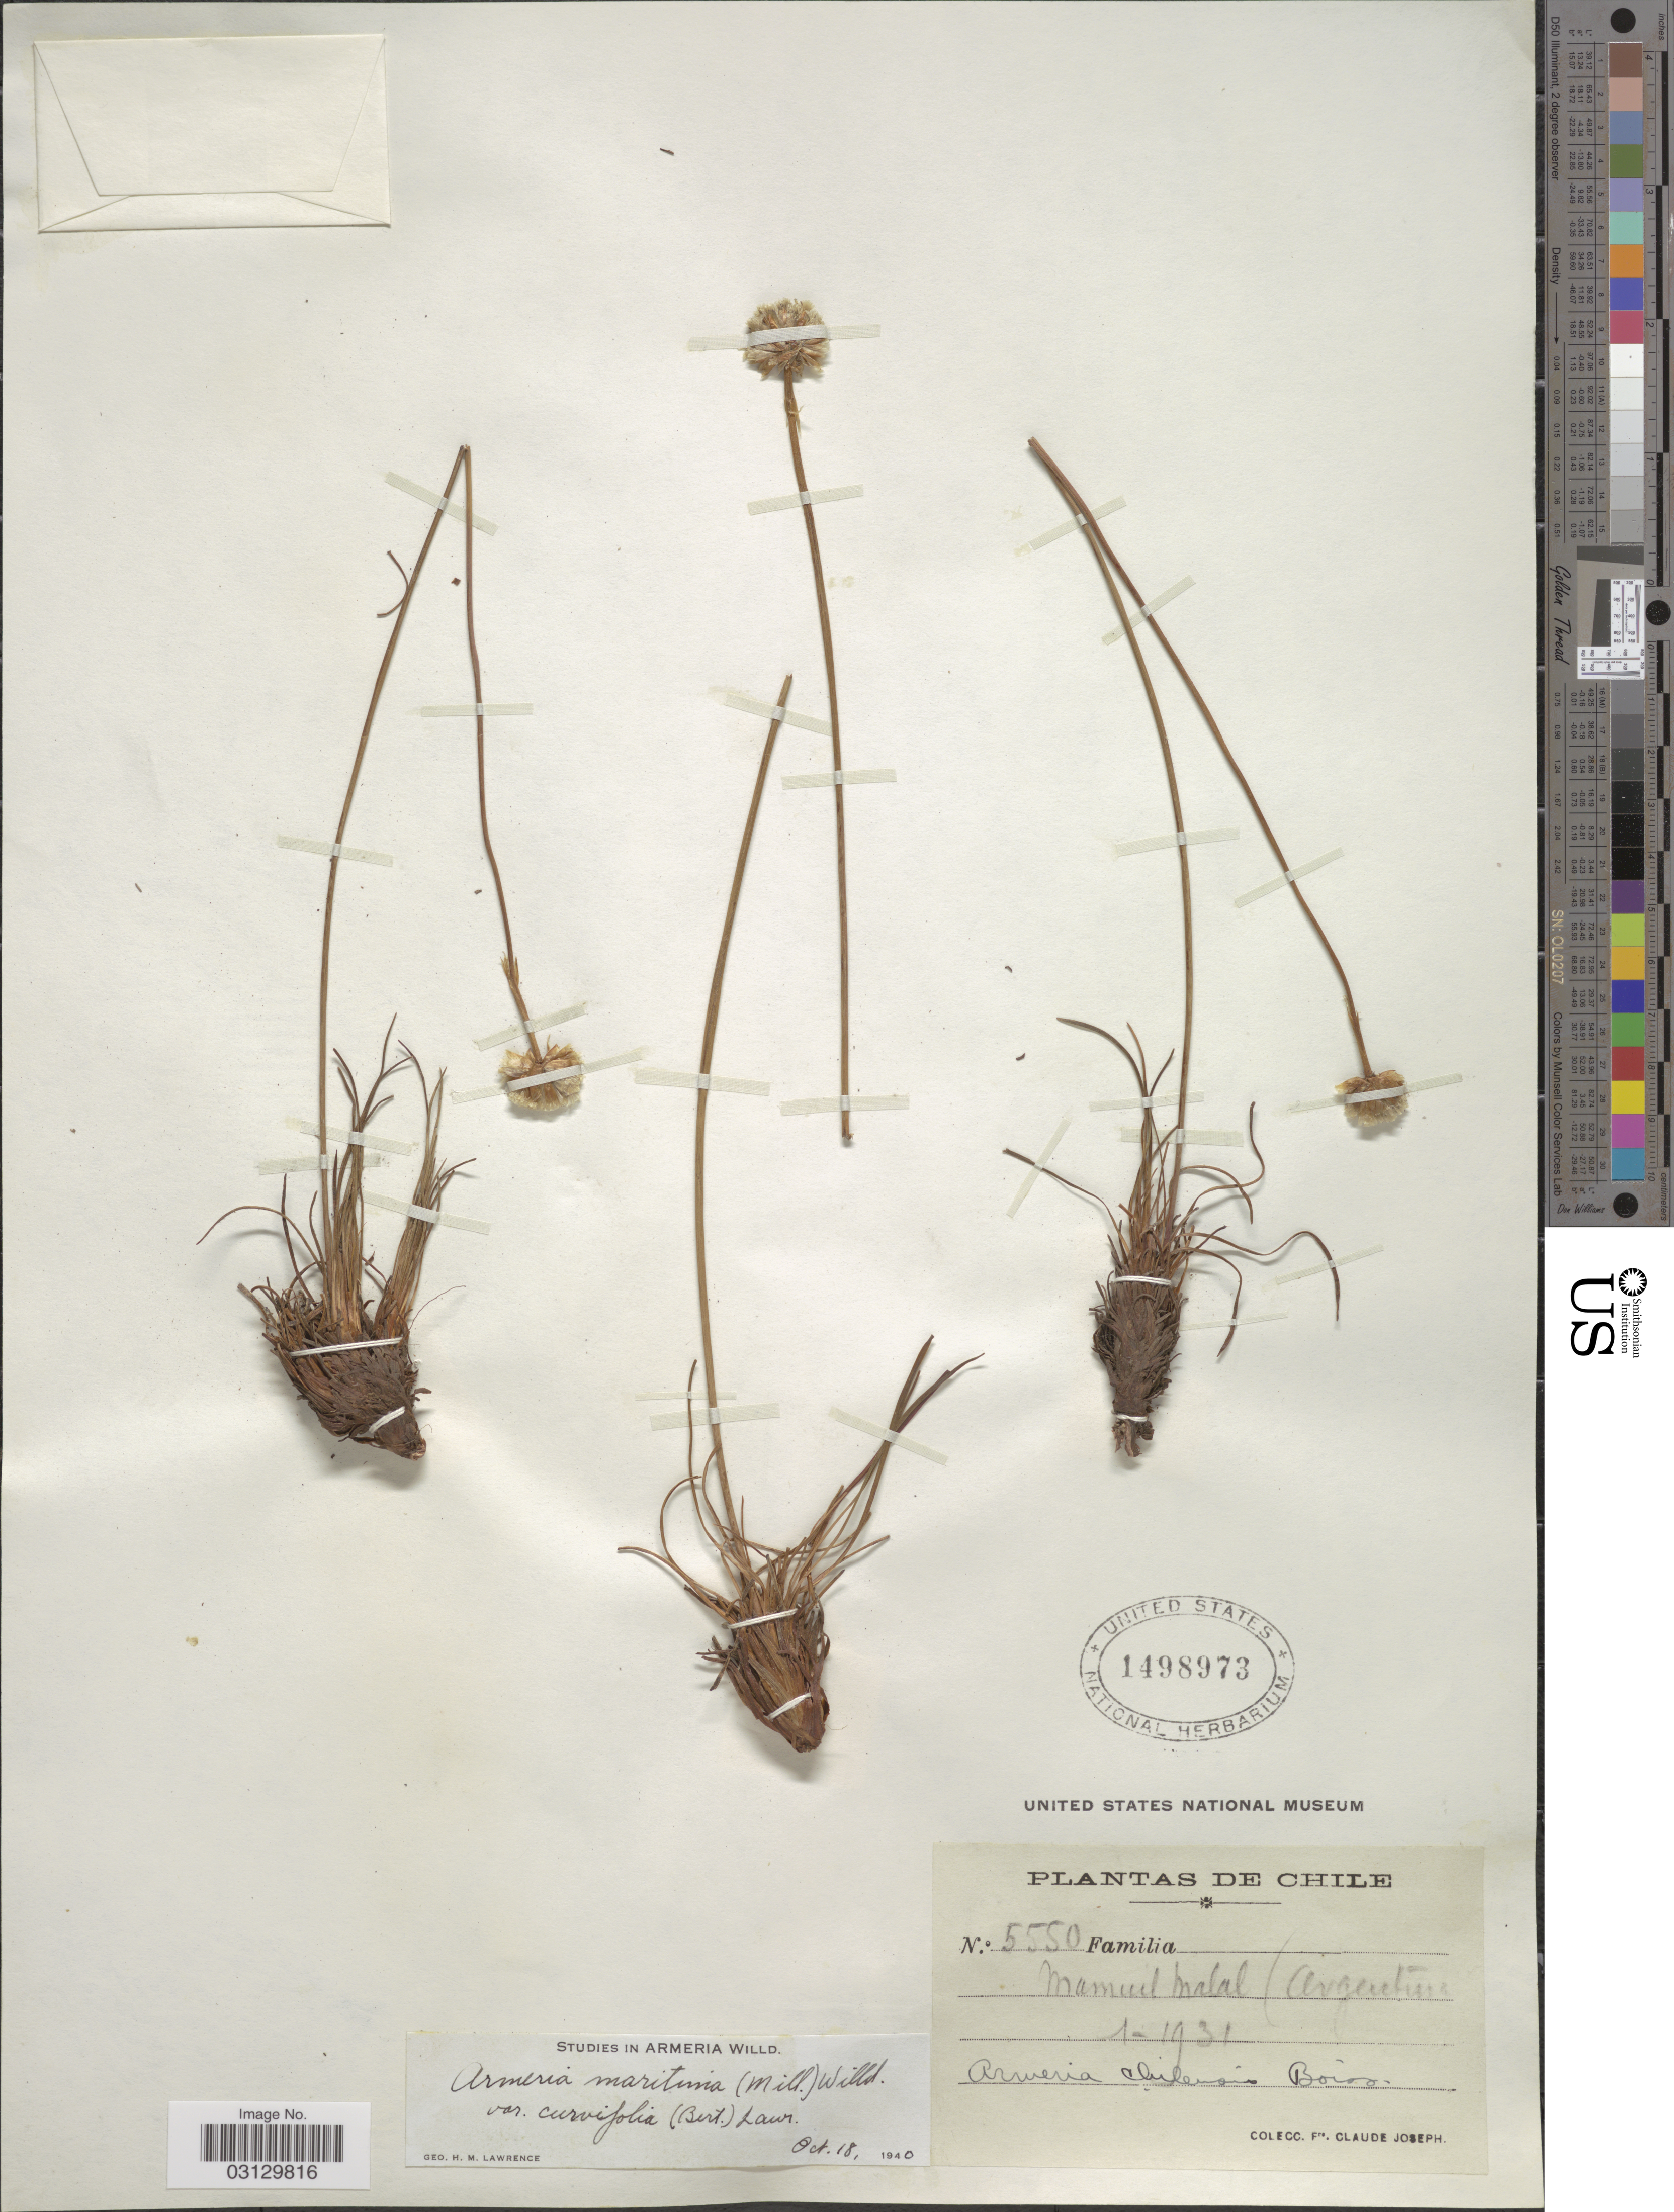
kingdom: Plantae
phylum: Tracheophyta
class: Magnoliopsida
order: Caryophyllales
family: Plumbaginaceae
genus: Armeria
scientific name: Armeria maritima subsp. andina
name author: (Poepp. ex Boiss.) D.M. Moore & H.O. Yates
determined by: Strong, M. T., (US), Smithsonian Institution - National Museum of Natural History (UNITED STATES)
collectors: Bro. Claude-Joseph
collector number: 5550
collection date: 1931-01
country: Argentina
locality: Mamuil Malal.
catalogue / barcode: US 1498973